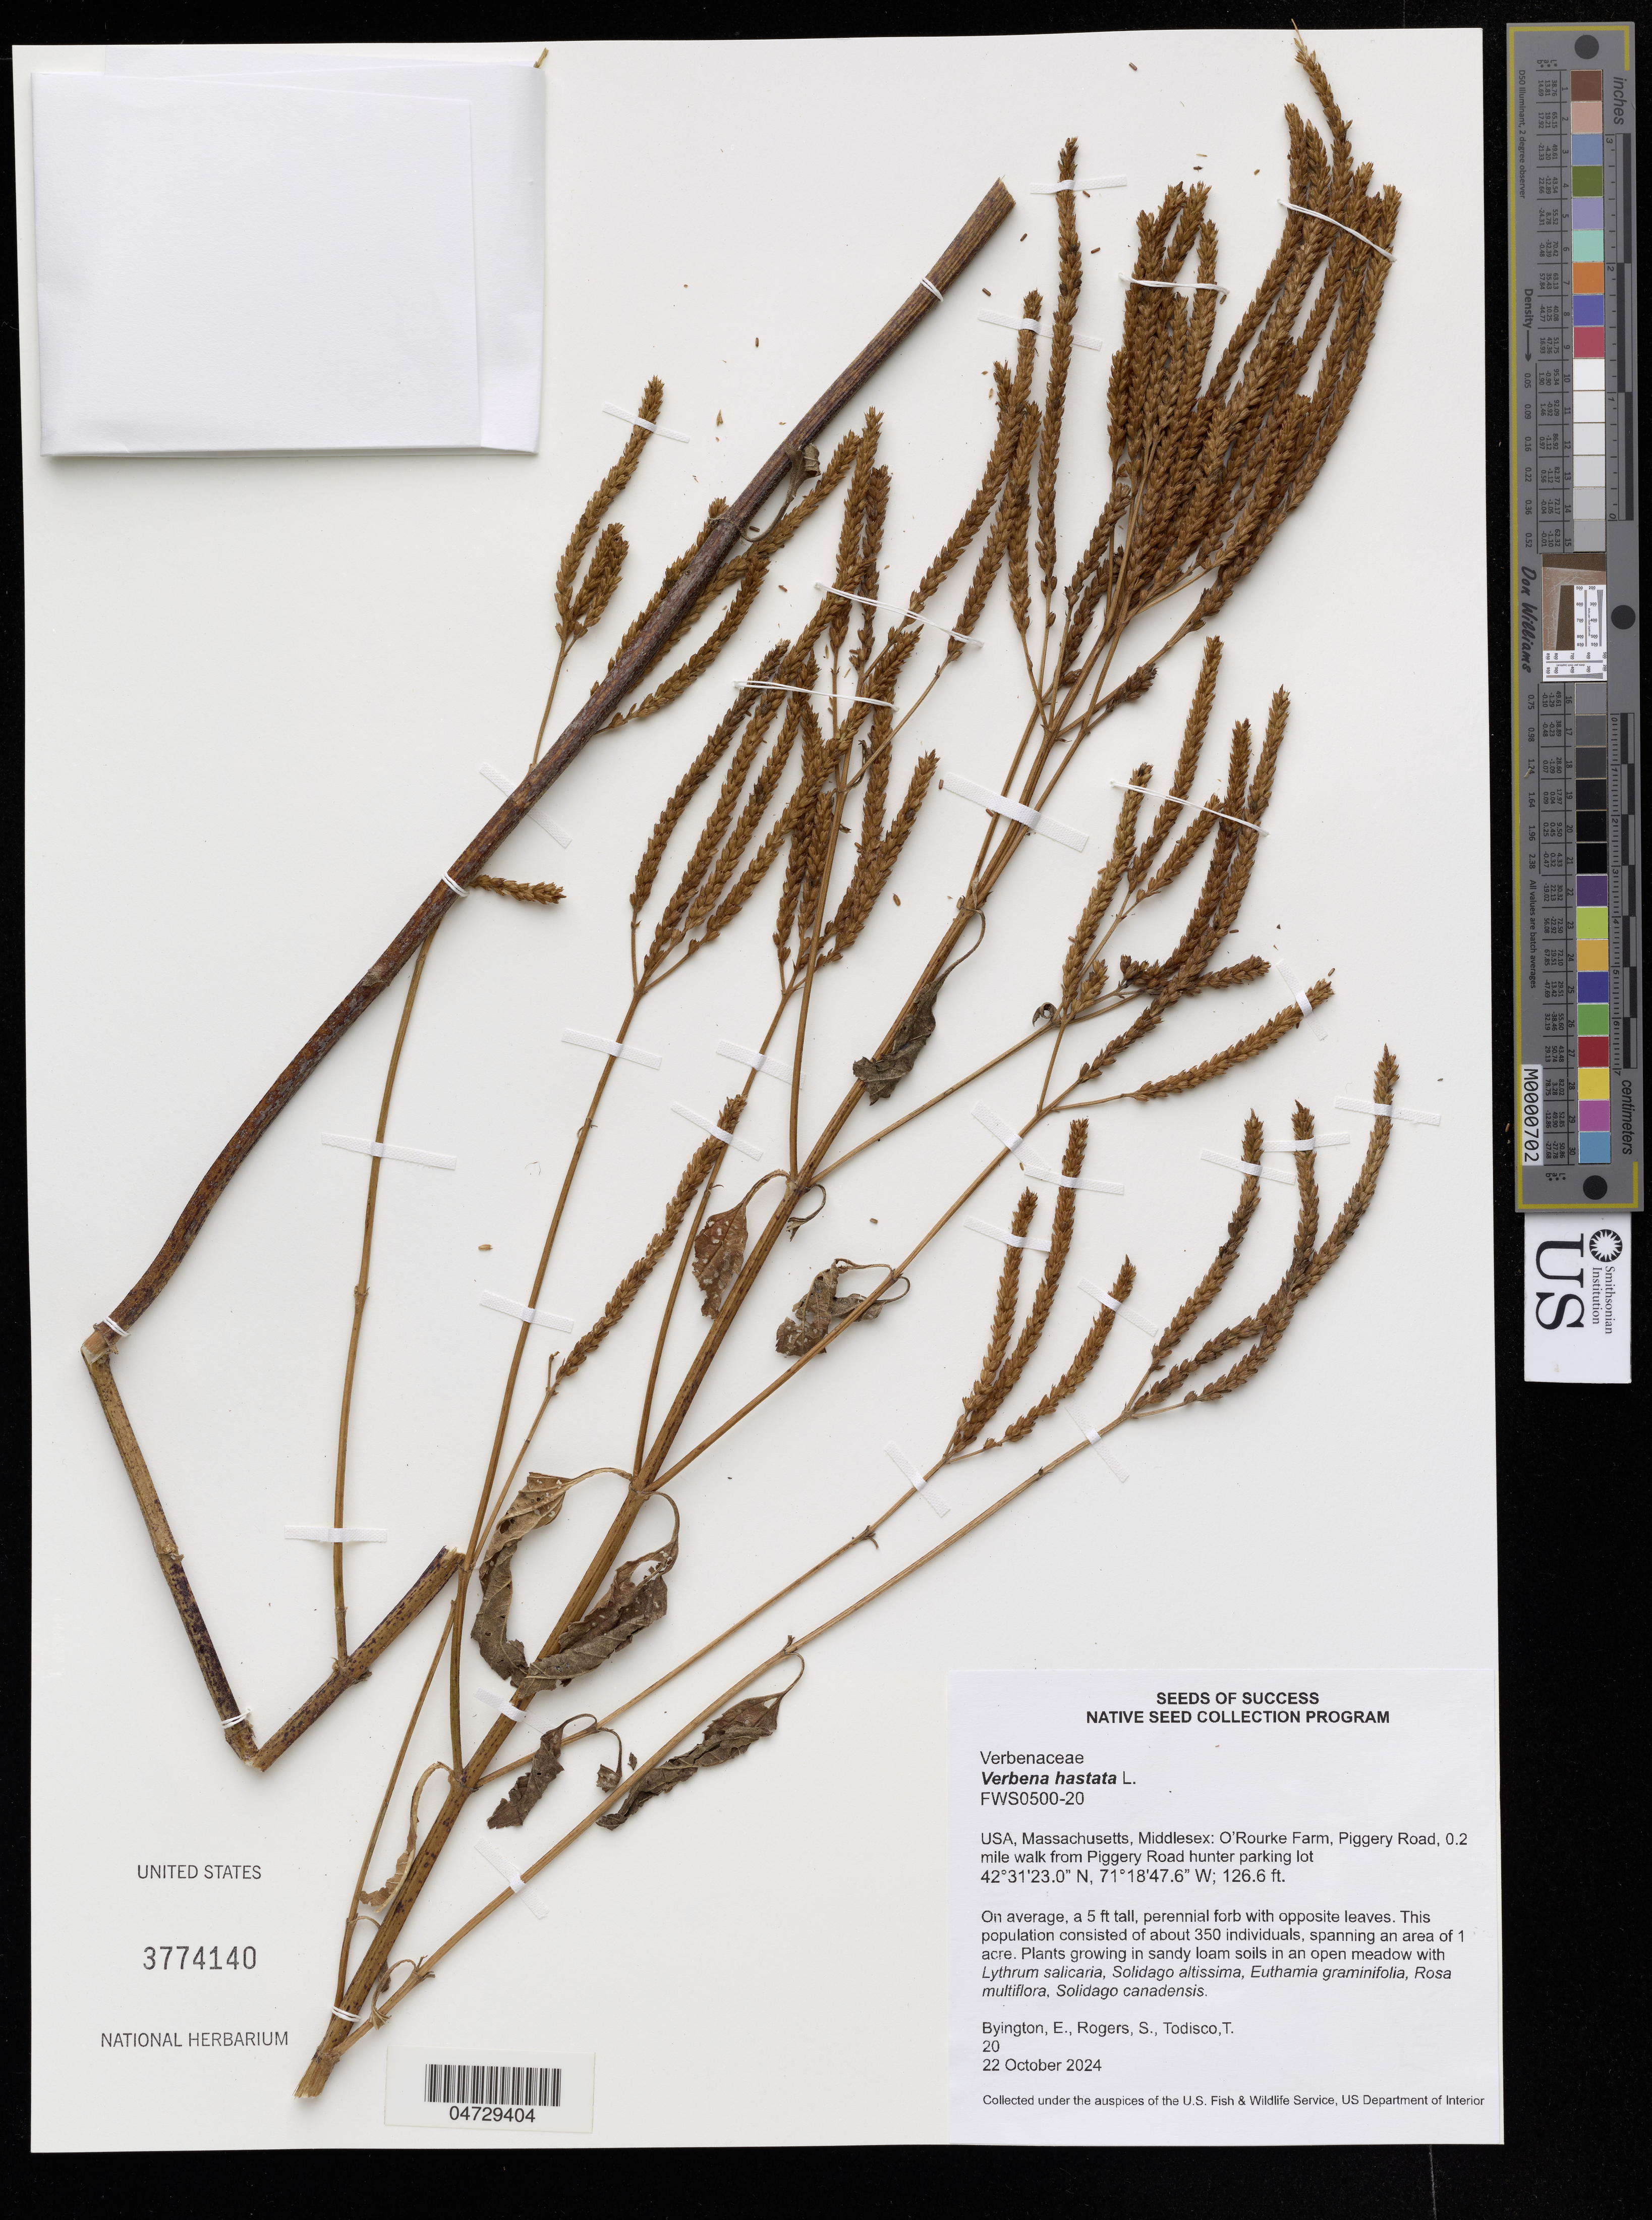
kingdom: Plantae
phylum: Tracheophyta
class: Magnoliopsida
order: Lamiales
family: Verbenaceae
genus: Verbena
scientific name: Verbena hastata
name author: L.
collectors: E. Byington, S. Rogers & T. Todisco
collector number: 20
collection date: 2024-10-22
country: United States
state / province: Massachusetts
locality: Middlesex: O'Rourke Farm, Piggery Road, 0.2 mile walk from Piggery Road hunter parking lot.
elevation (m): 38.6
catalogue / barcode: US 3774140